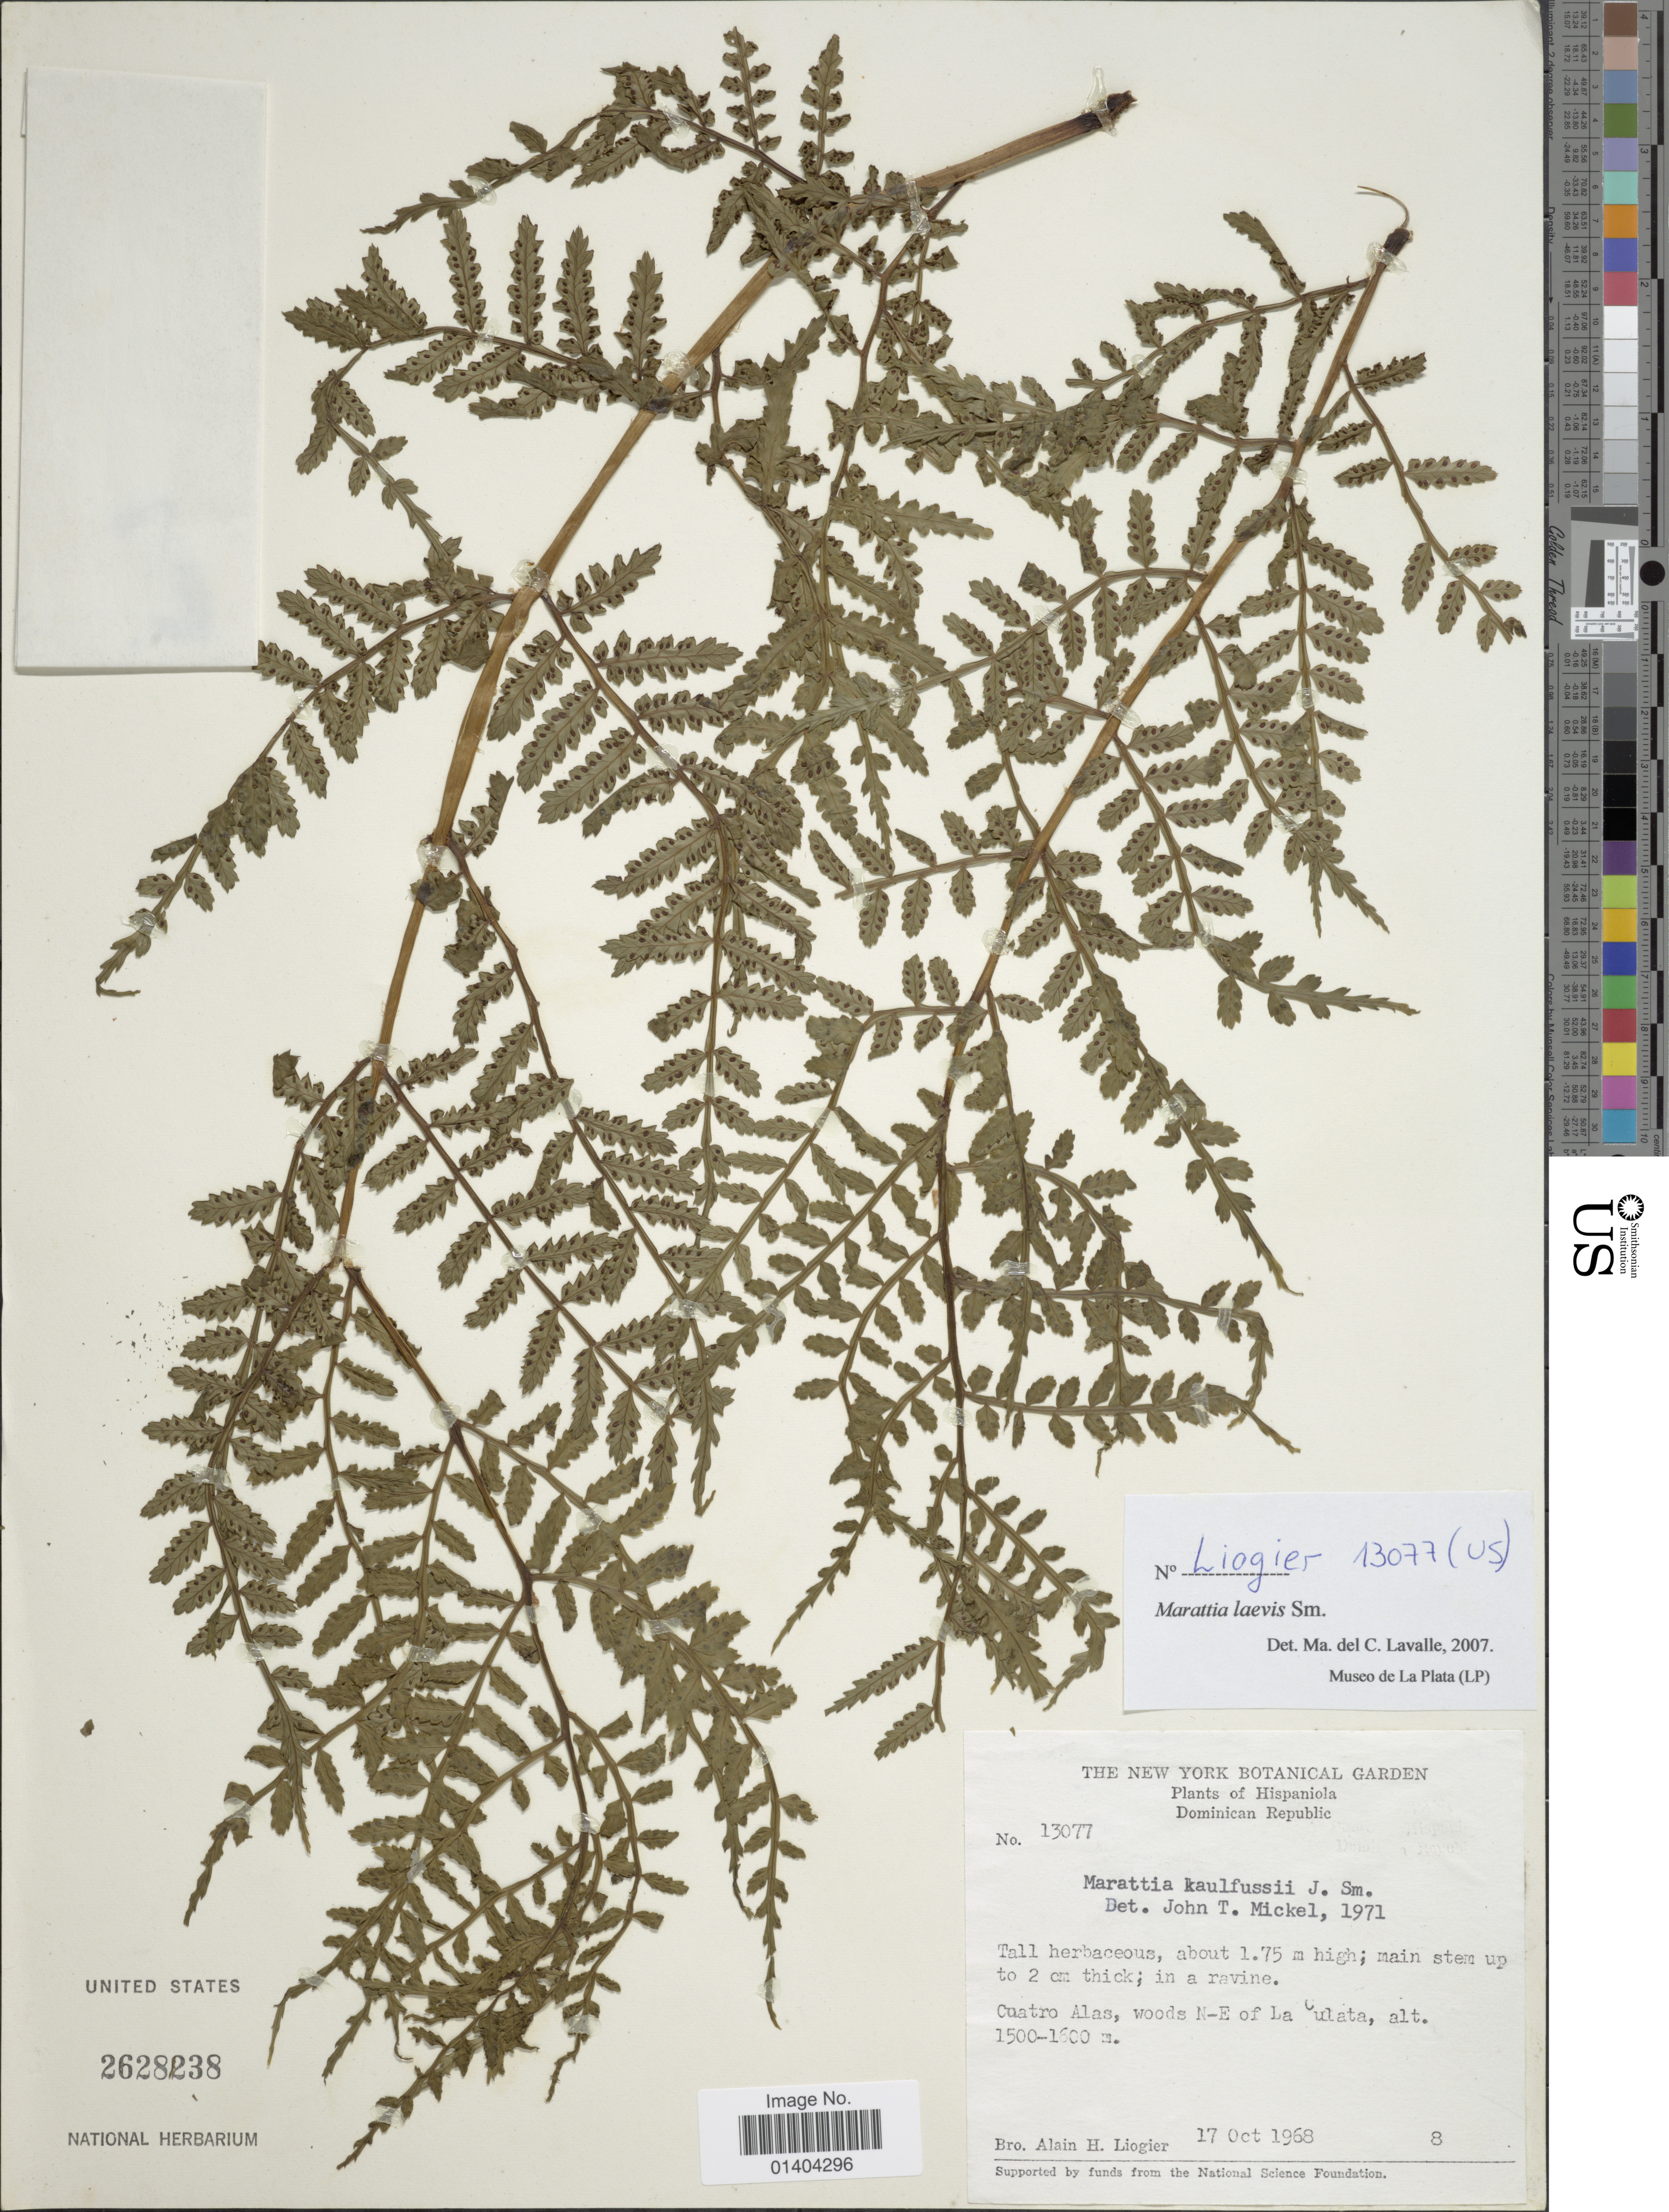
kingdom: Plantae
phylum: Tracheophyta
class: Polypodiopsida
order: Marattiales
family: Marattiaceae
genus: Marattia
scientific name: Marattia laevis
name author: Sm.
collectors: A. H. Liogier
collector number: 13077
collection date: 1968-10-17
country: Dominican Republic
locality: Cuatro Alas, woods N-E of La Culata, Hispaniola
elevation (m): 1500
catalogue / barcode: US 2628238